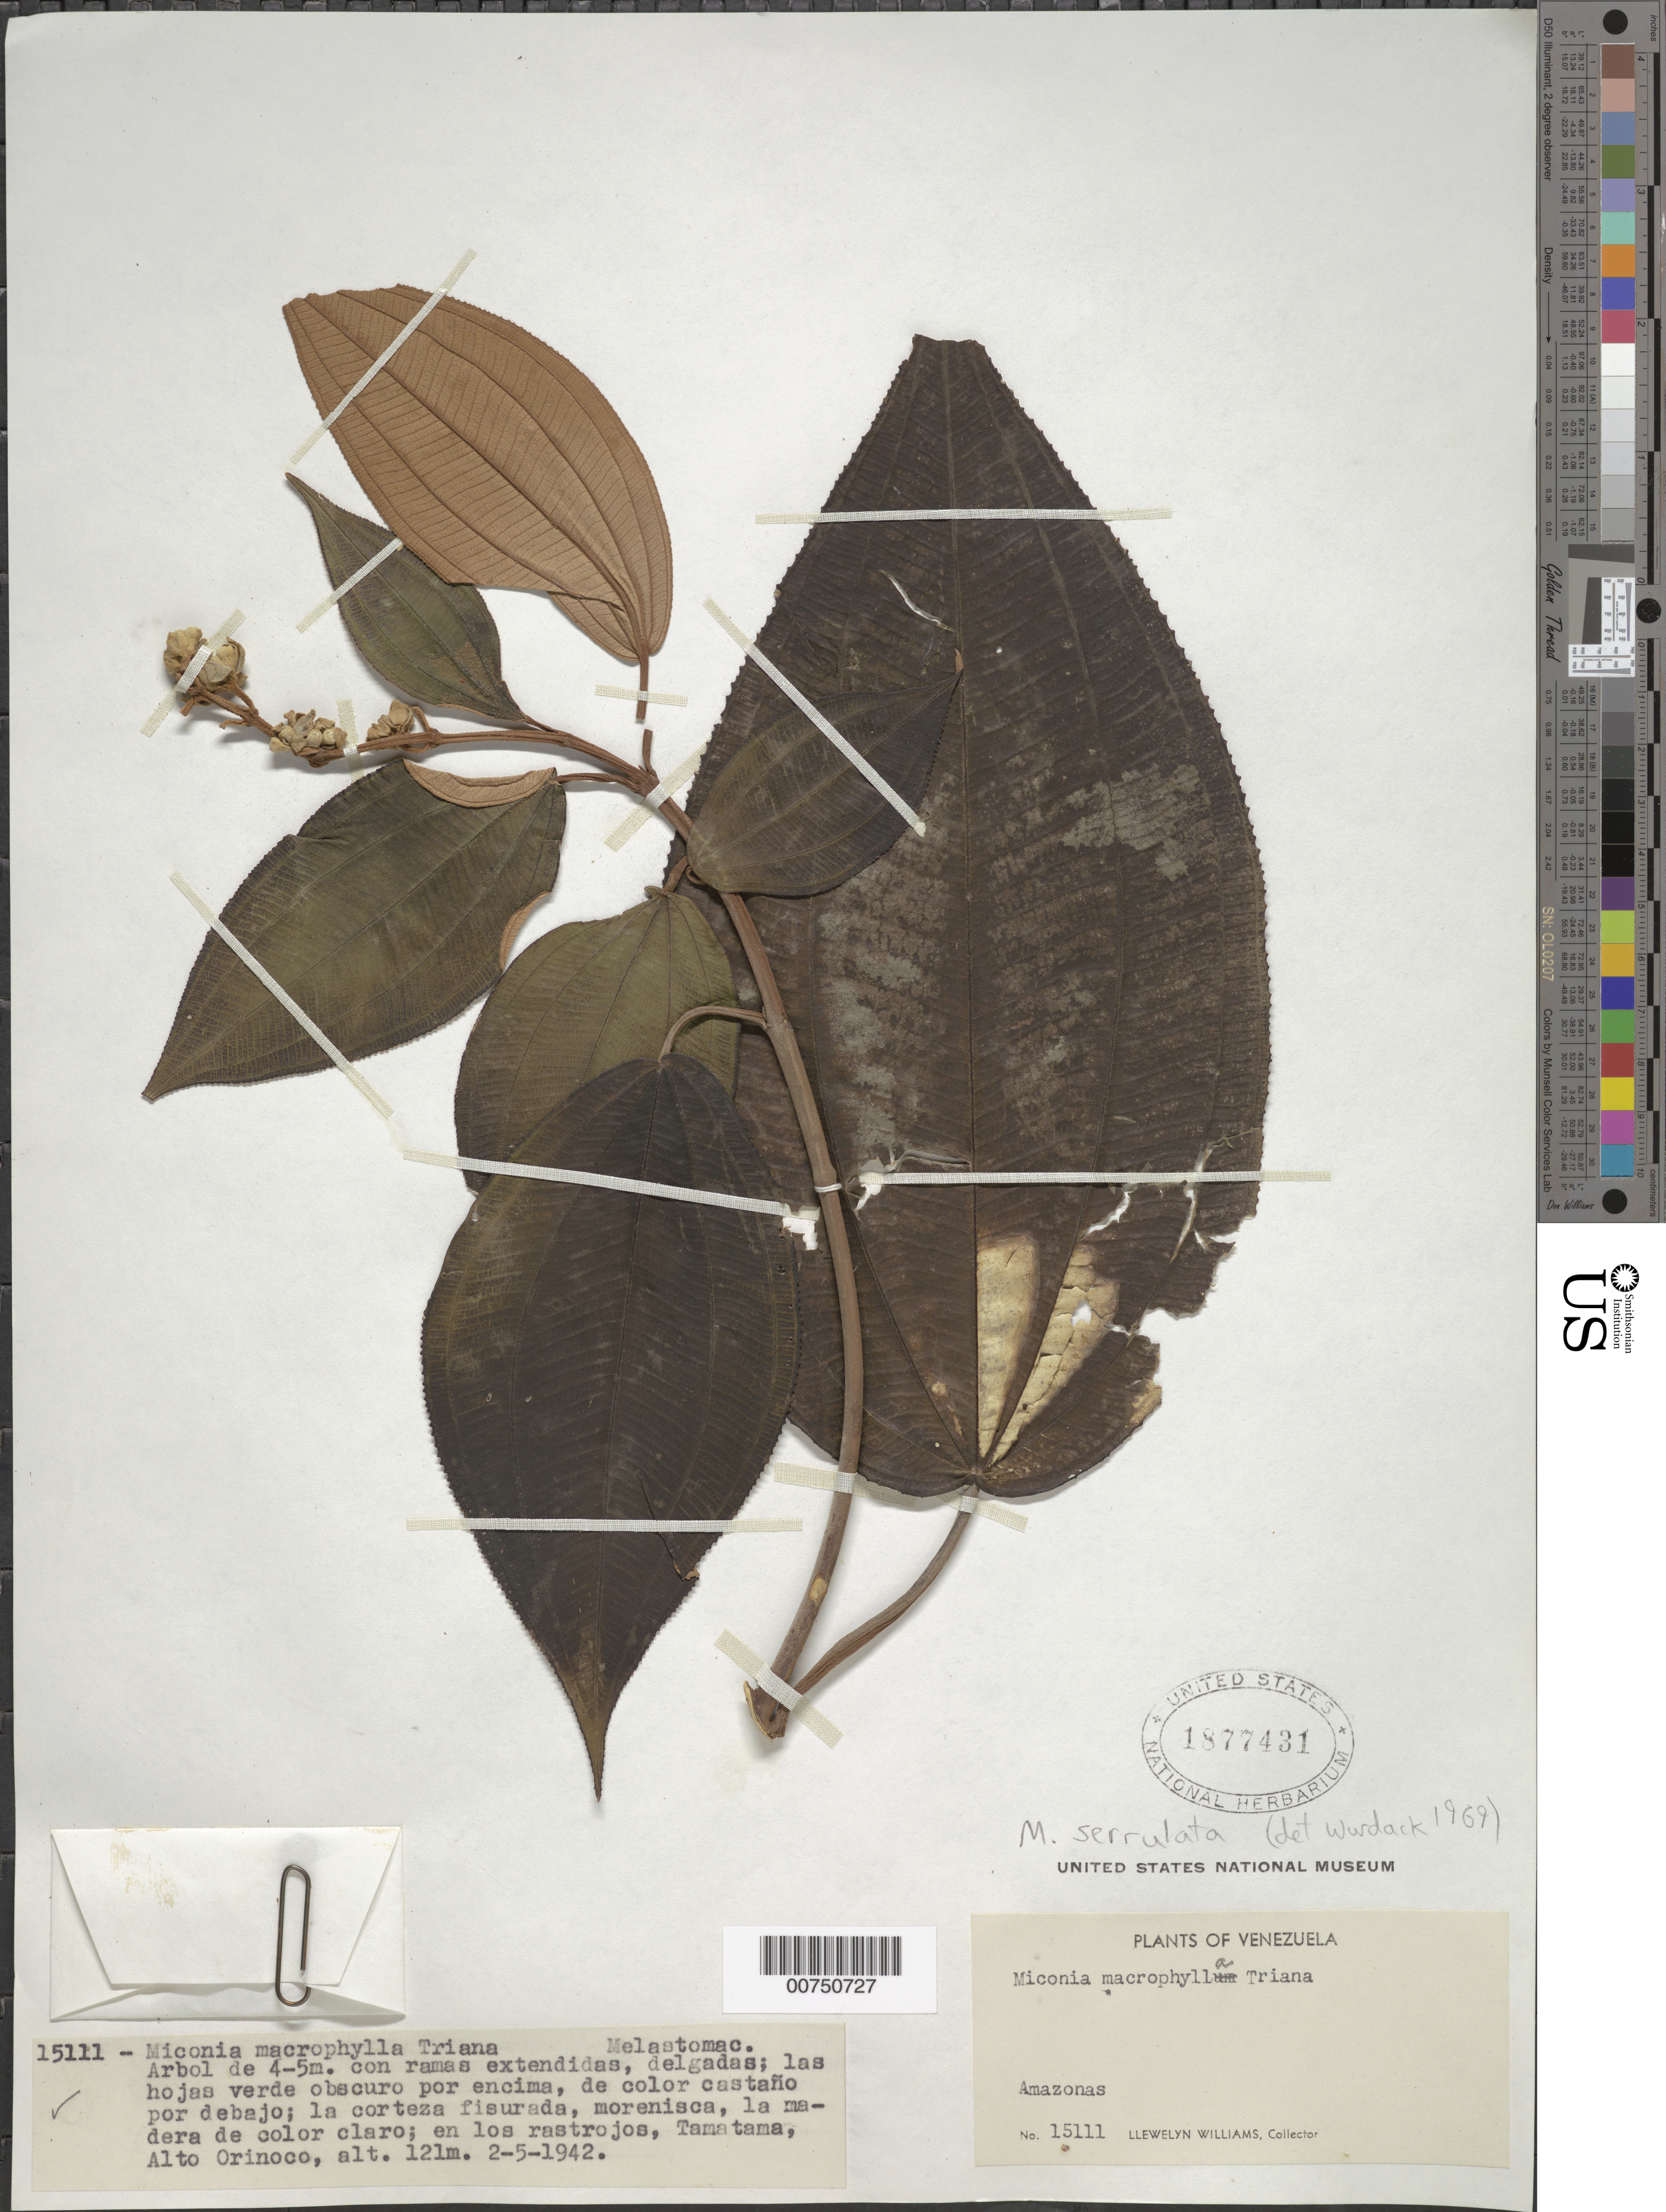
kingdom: Plantae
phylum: Tracheophyta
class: Magnoliopsida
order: Myrtales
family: Melastomataceae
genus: Miconia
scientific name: Miconia serrulata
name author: (DC.) Naudin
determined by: Wurdack, John J., (US), US (UNITED STATES)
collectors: Ll. Williams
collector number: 15111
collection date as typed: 2-May-42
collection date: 1942-05-02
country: Venezuela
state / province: Amazonas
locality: Tamatama, Río Orinoco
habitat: Rastrojos, Tamatama, Alto Orinoco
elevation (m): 121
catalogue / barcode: US 1877431